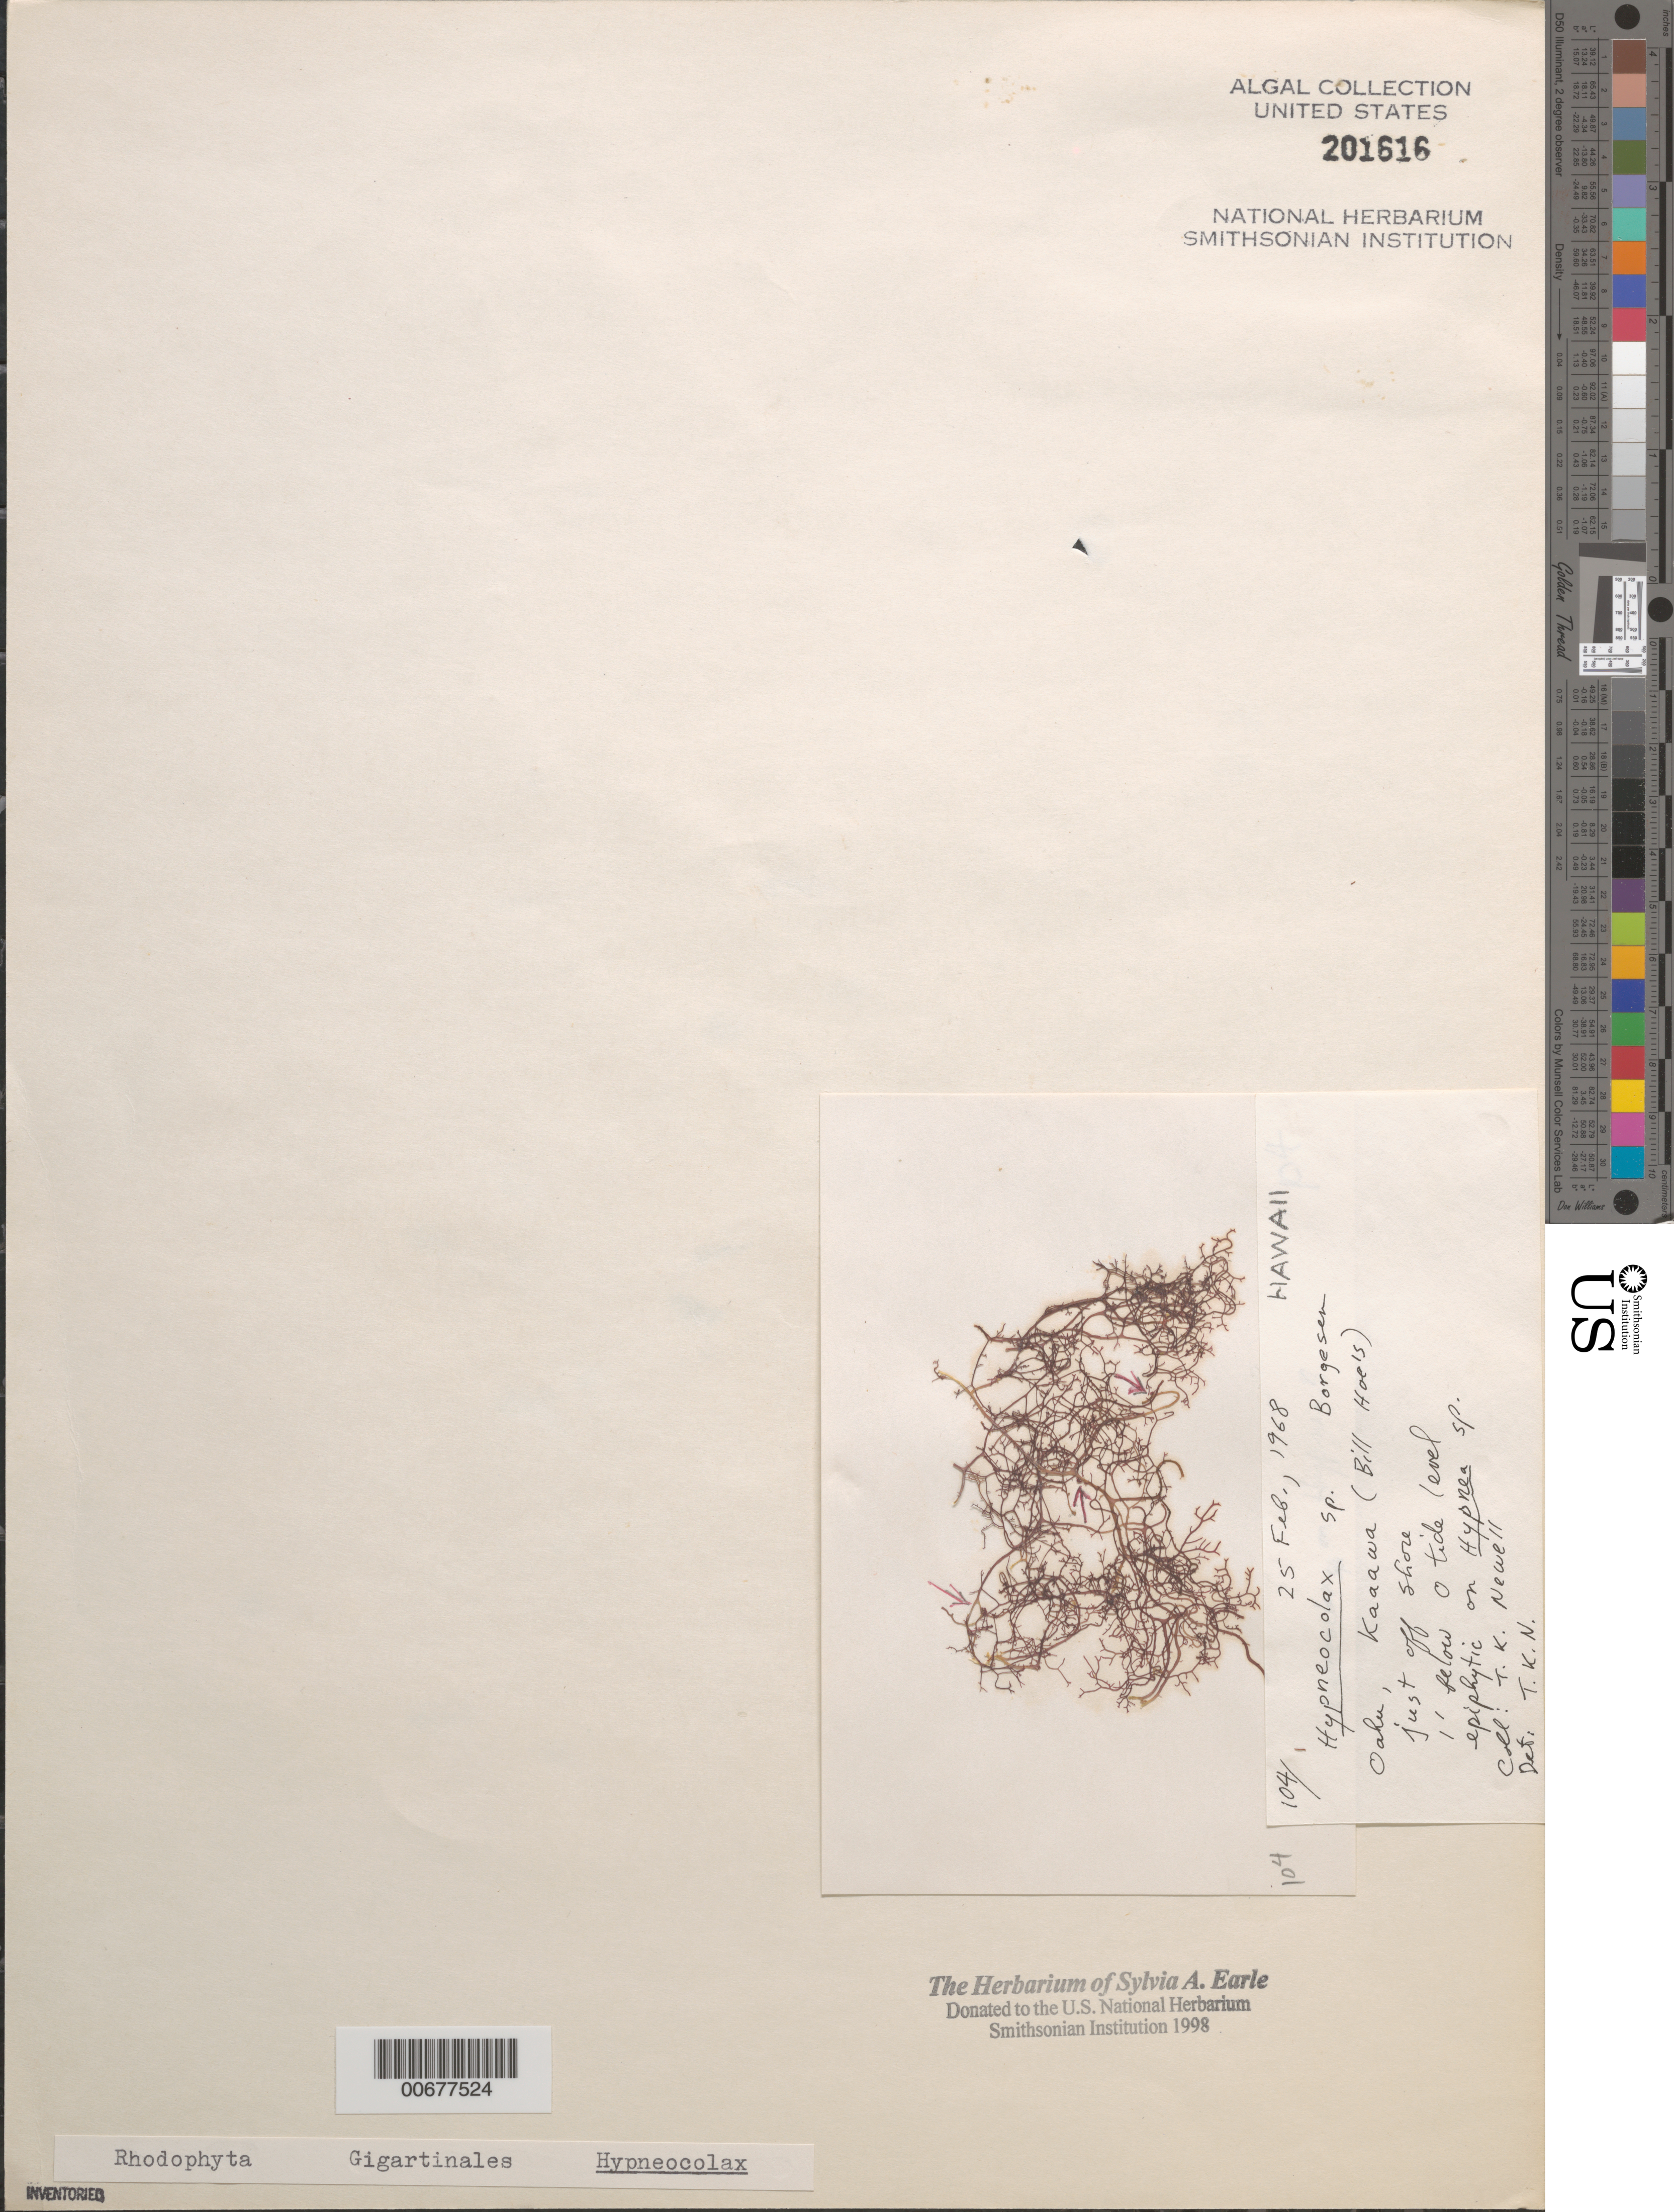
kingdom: Plantae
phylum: Rhodophyta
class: Florideophyceae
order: Gigartinales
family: Cystocloniaceae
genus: Hypneocolax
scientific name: Hypneocolax sp.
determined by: Newell, Thomas K.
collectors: T. K. Newell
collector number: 104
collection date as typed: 25 Feb 1968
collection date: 1968-02-25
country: United States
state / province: Hawaii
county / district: Honolulu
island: Oahu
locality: Kaaawa, Bill Hoe's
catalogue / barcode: US 201616